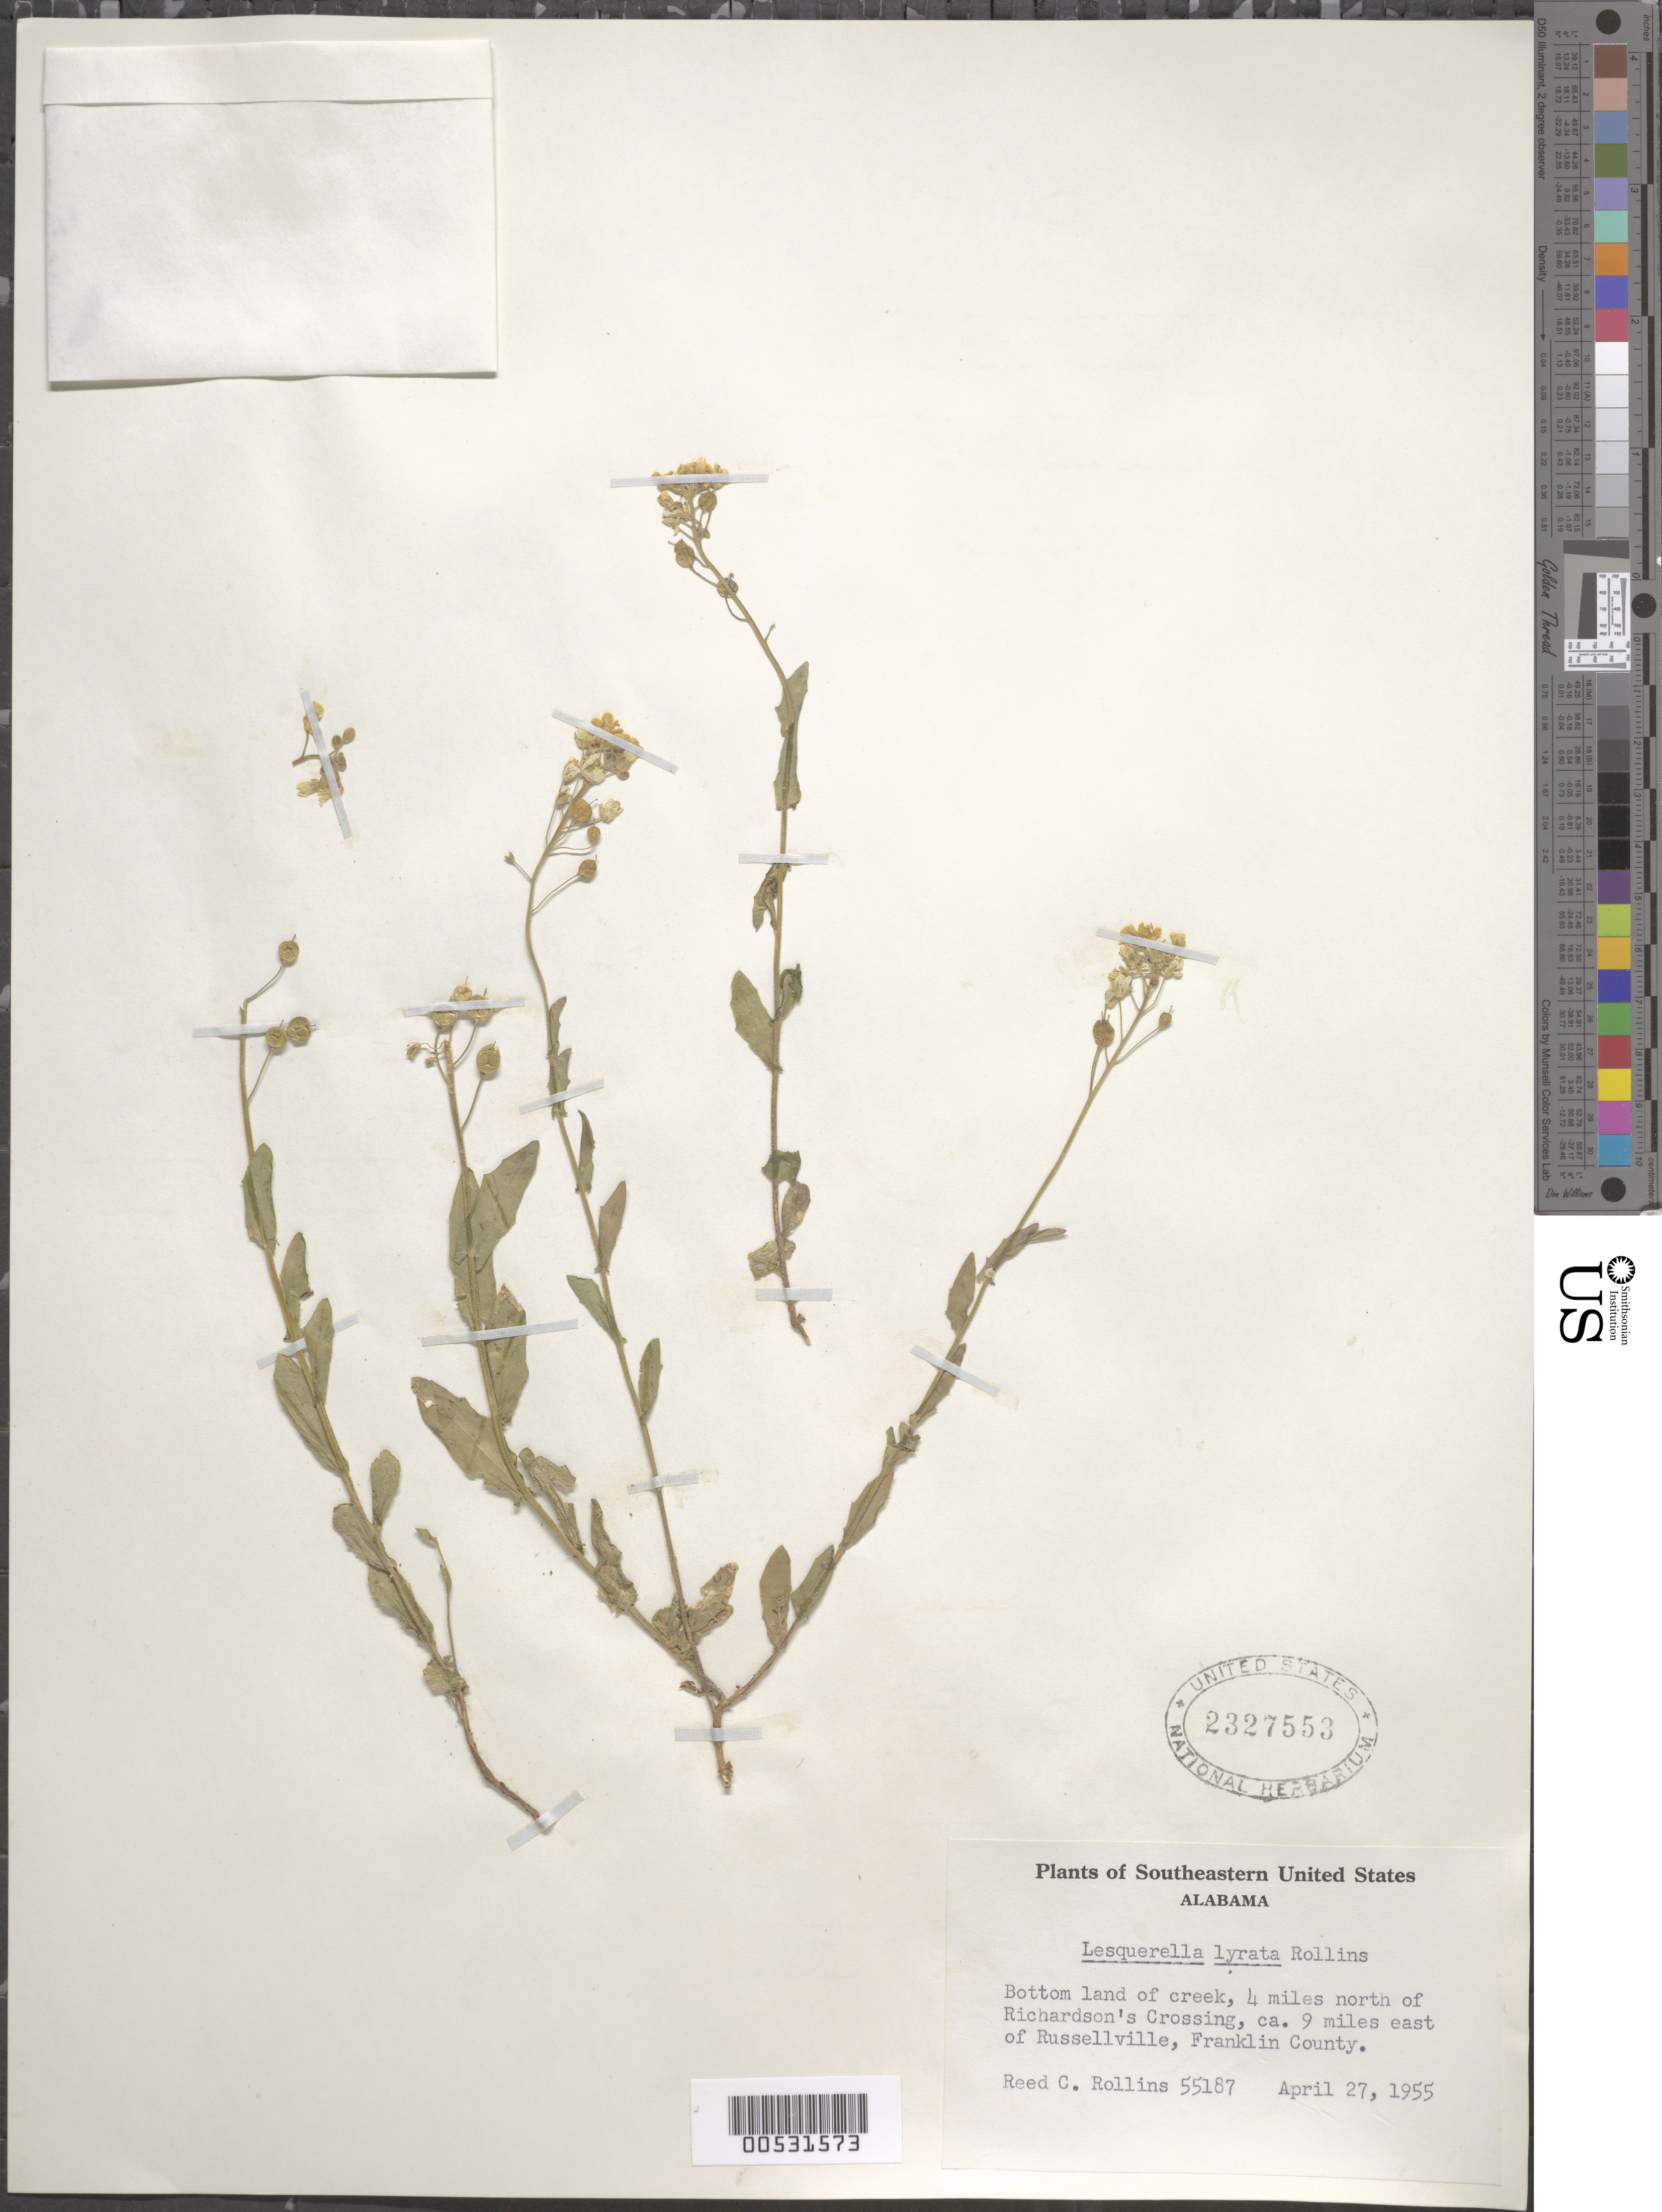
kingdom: Plantae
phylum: Tracheophyta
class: Magnoliopsida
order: Brassicales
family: Brassicaceae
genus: Lesquerella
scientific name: Lesquerella lyrata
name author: Rollins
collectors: R. C. Rollins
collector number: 55187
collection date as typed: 27 Apr 1955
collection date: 1955-04-27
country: United States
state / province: Alabama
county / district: Franklin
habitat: Bottom land of creek.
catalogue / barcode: US 2327553